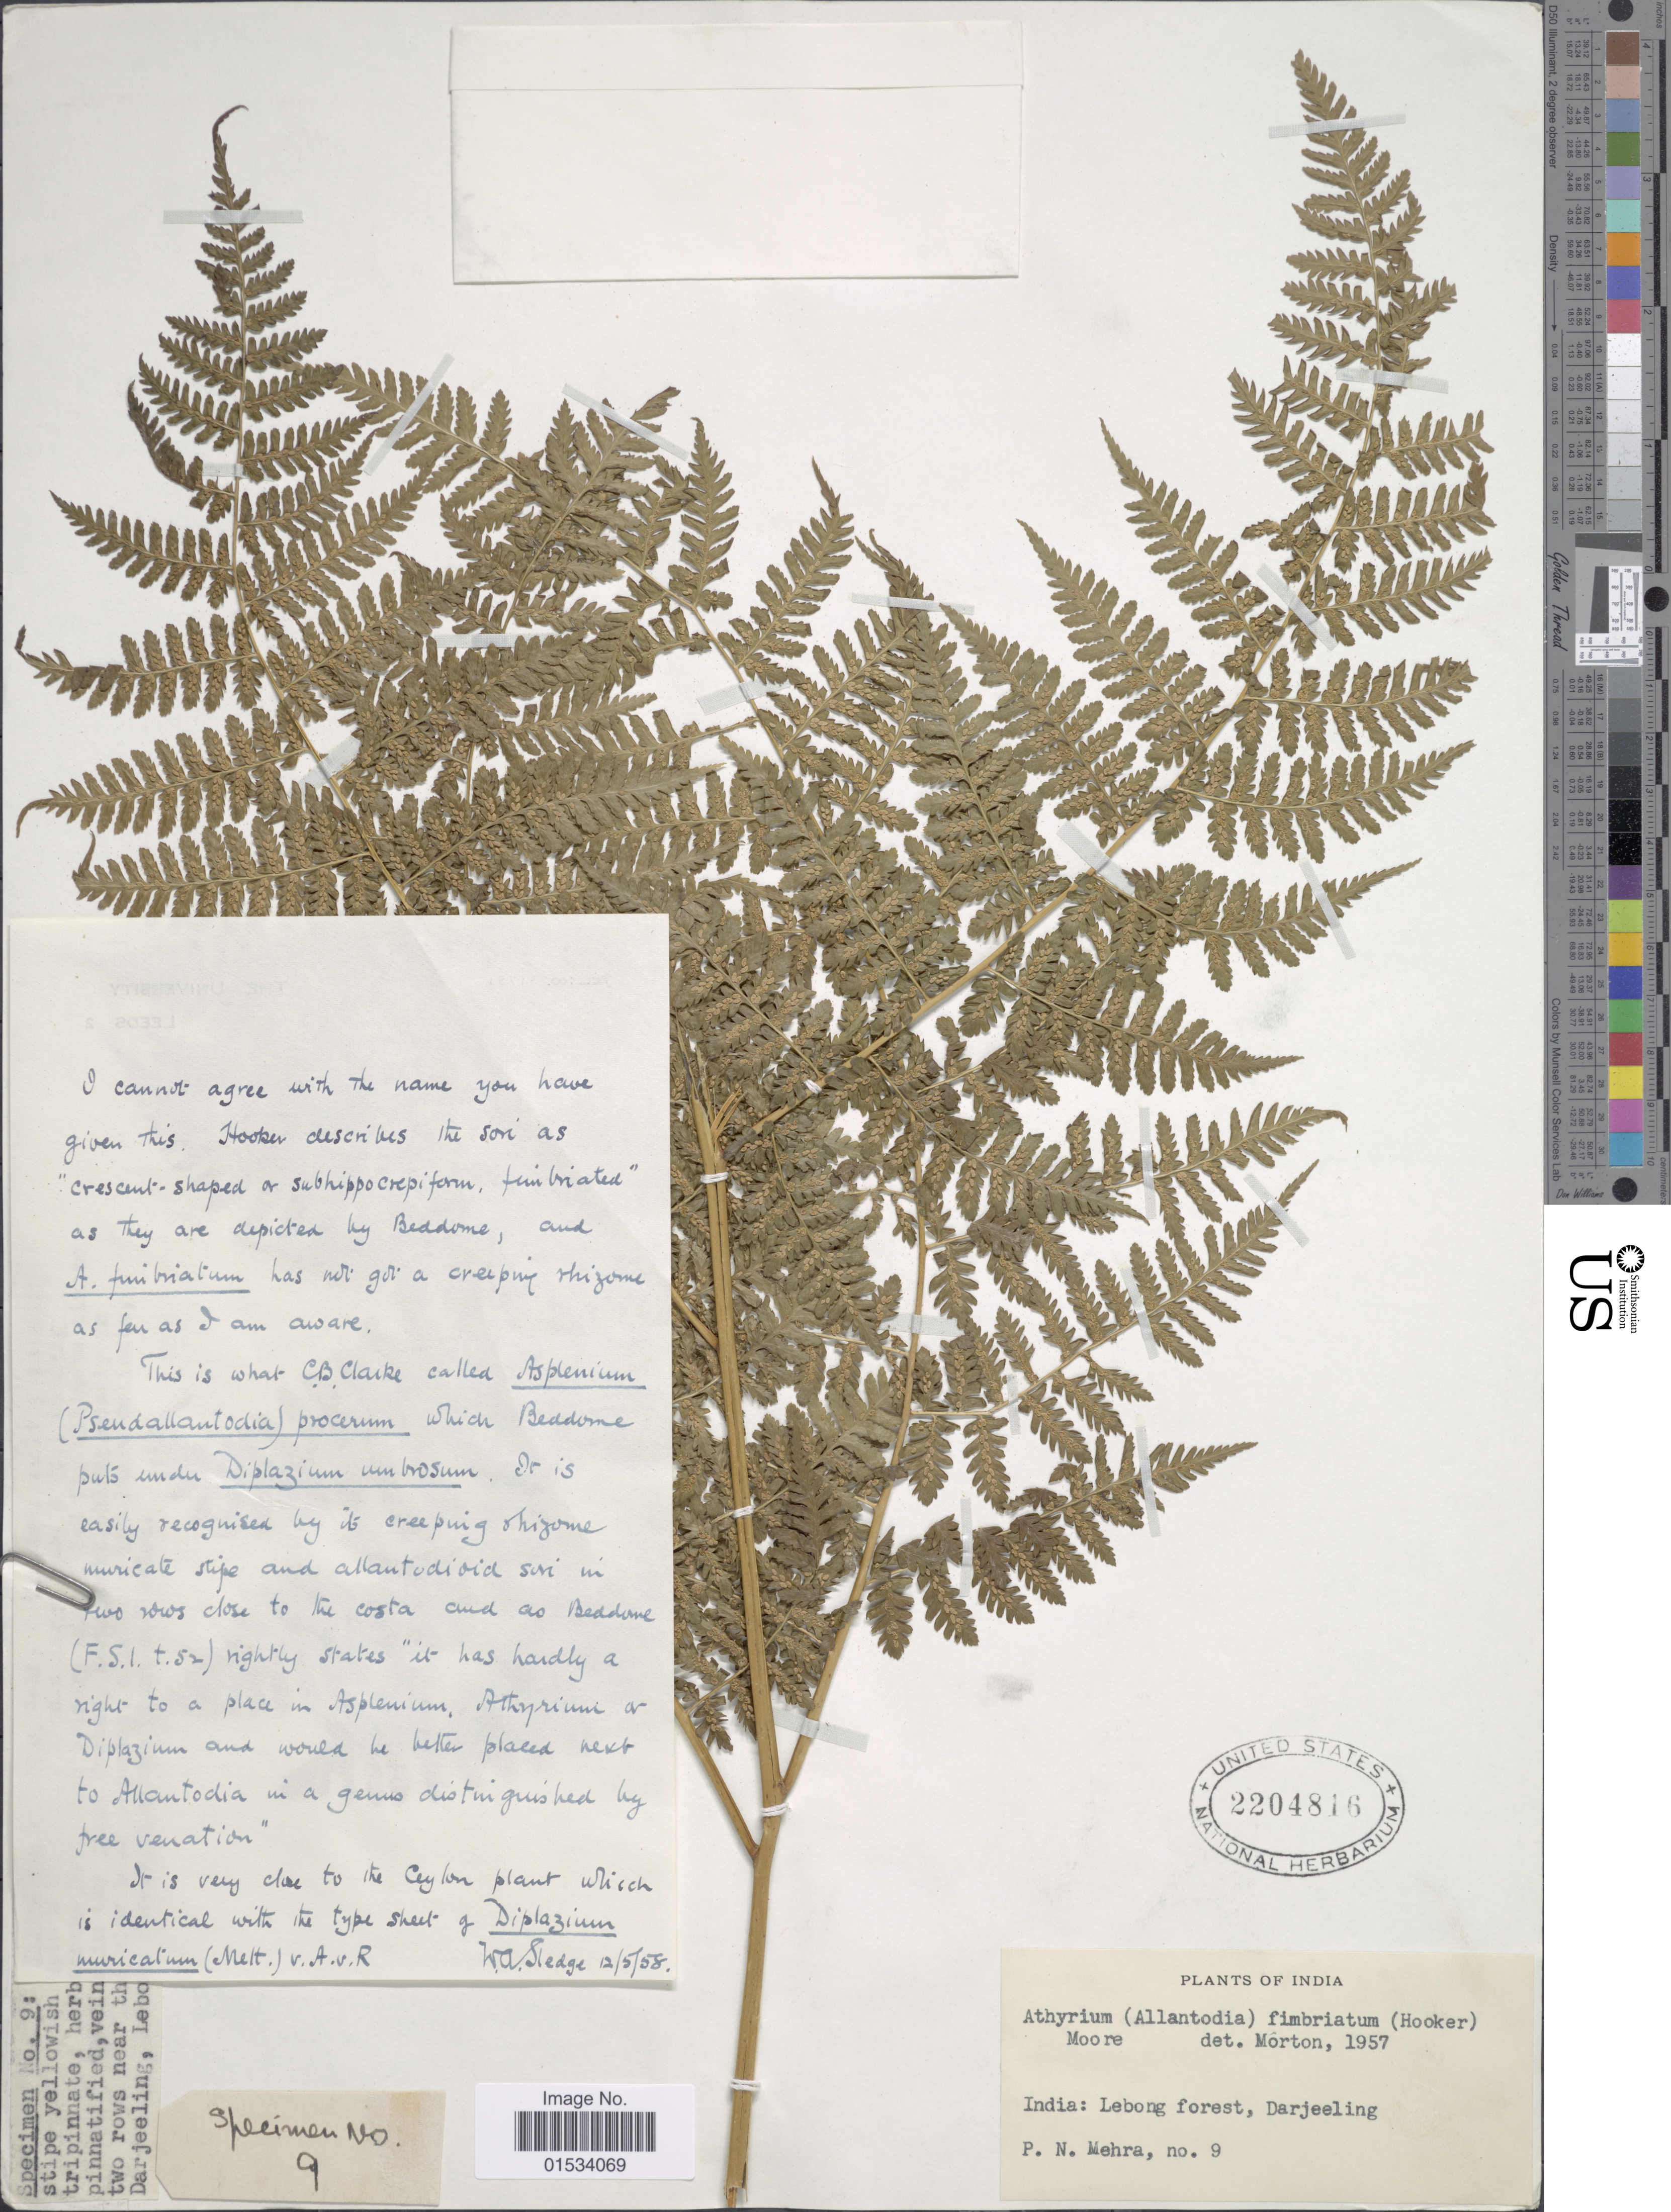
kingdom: Plantae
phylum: Tracheophyta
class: Polypodiopsida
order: Polypodiales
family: Athyriaceae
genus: Diplazium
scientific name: Diplazium muricatum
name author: (Mett.) Alderw.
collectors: P. N. Mehra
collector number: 9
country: India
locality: Lebong Forest, Darjeeling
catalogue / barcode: US 2204816